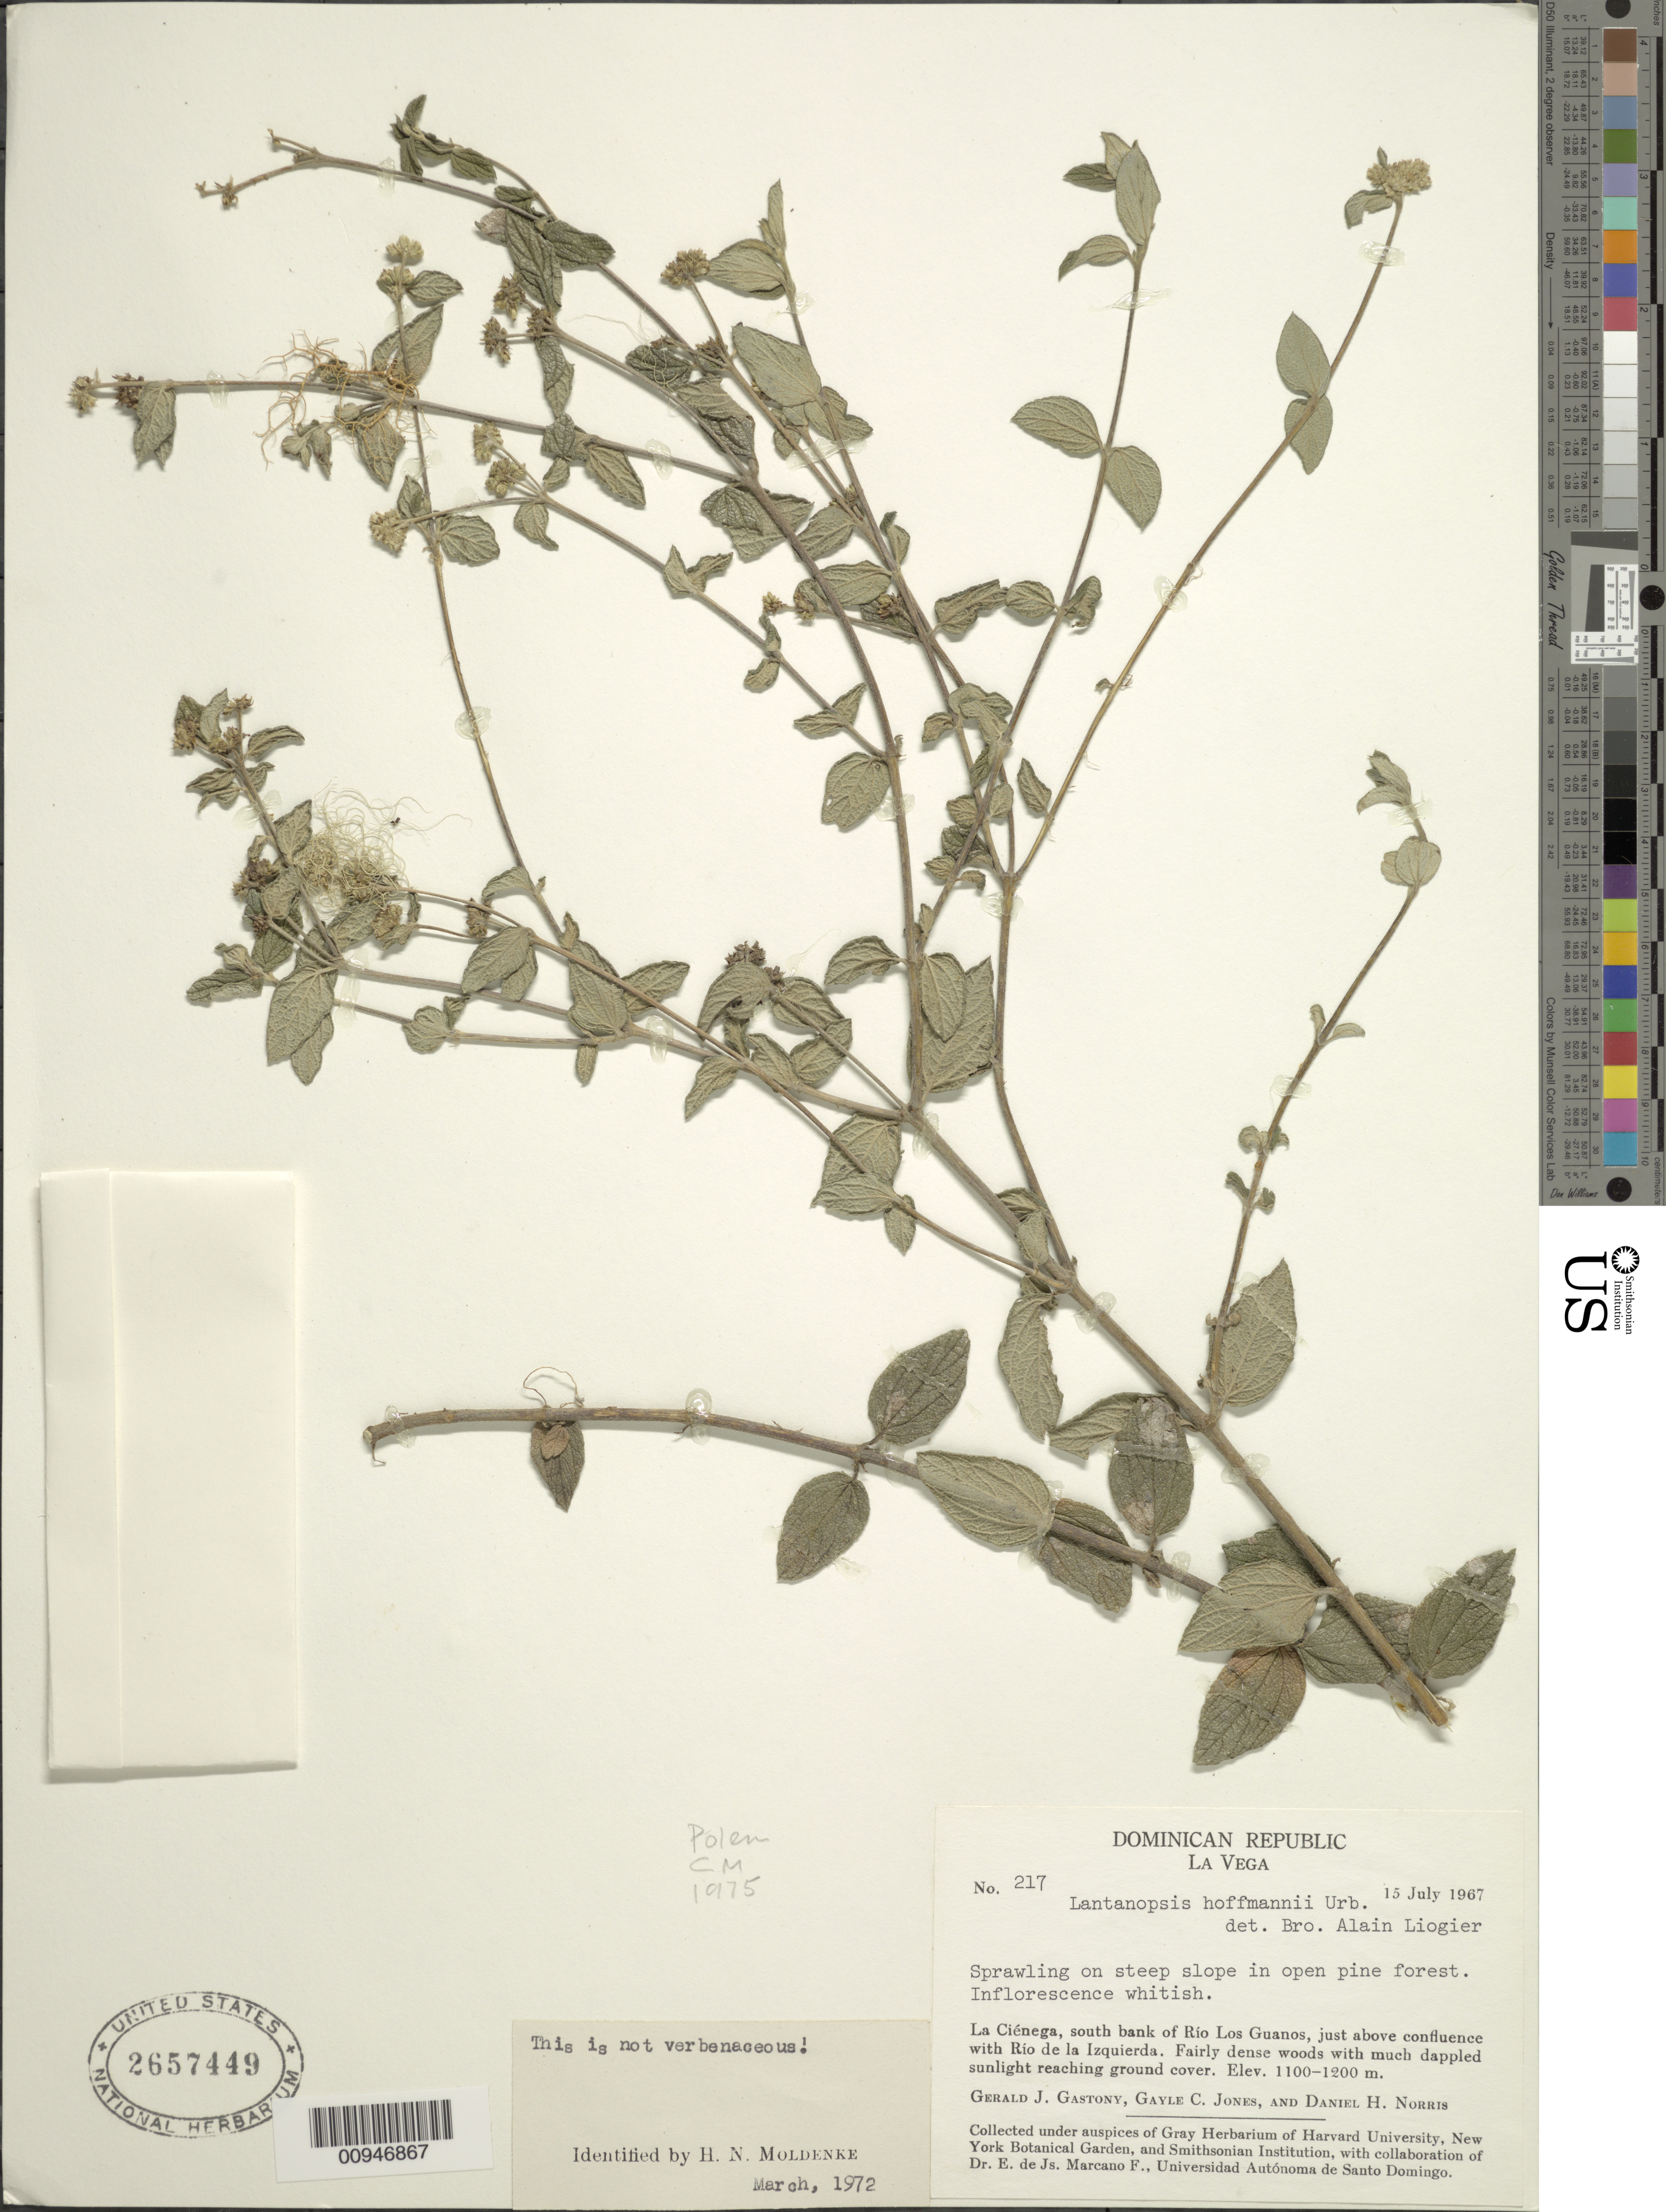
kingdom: Plantae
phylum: Tracheophyta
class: Magnoliopsida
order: Asterales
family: Asteraceae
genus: Lantanopsis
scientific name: Lantanopsis hoffmannii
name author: Urb.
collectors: G. Gastony, G. C. Jones & D. H. Norris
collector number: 217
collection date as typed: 15 Jul 1967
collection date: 1967-07-15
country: Dominican Republic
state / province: La Vega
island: Hispaniola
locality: La Ciénaga, south bank of río Los Guanos, just above confluence with Rio de la Izquierda.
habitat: On steep slope in open pine forest; fairly dense woods with much dappled sunlight reaching ground cover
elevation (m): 1100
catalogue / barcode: US 2657449